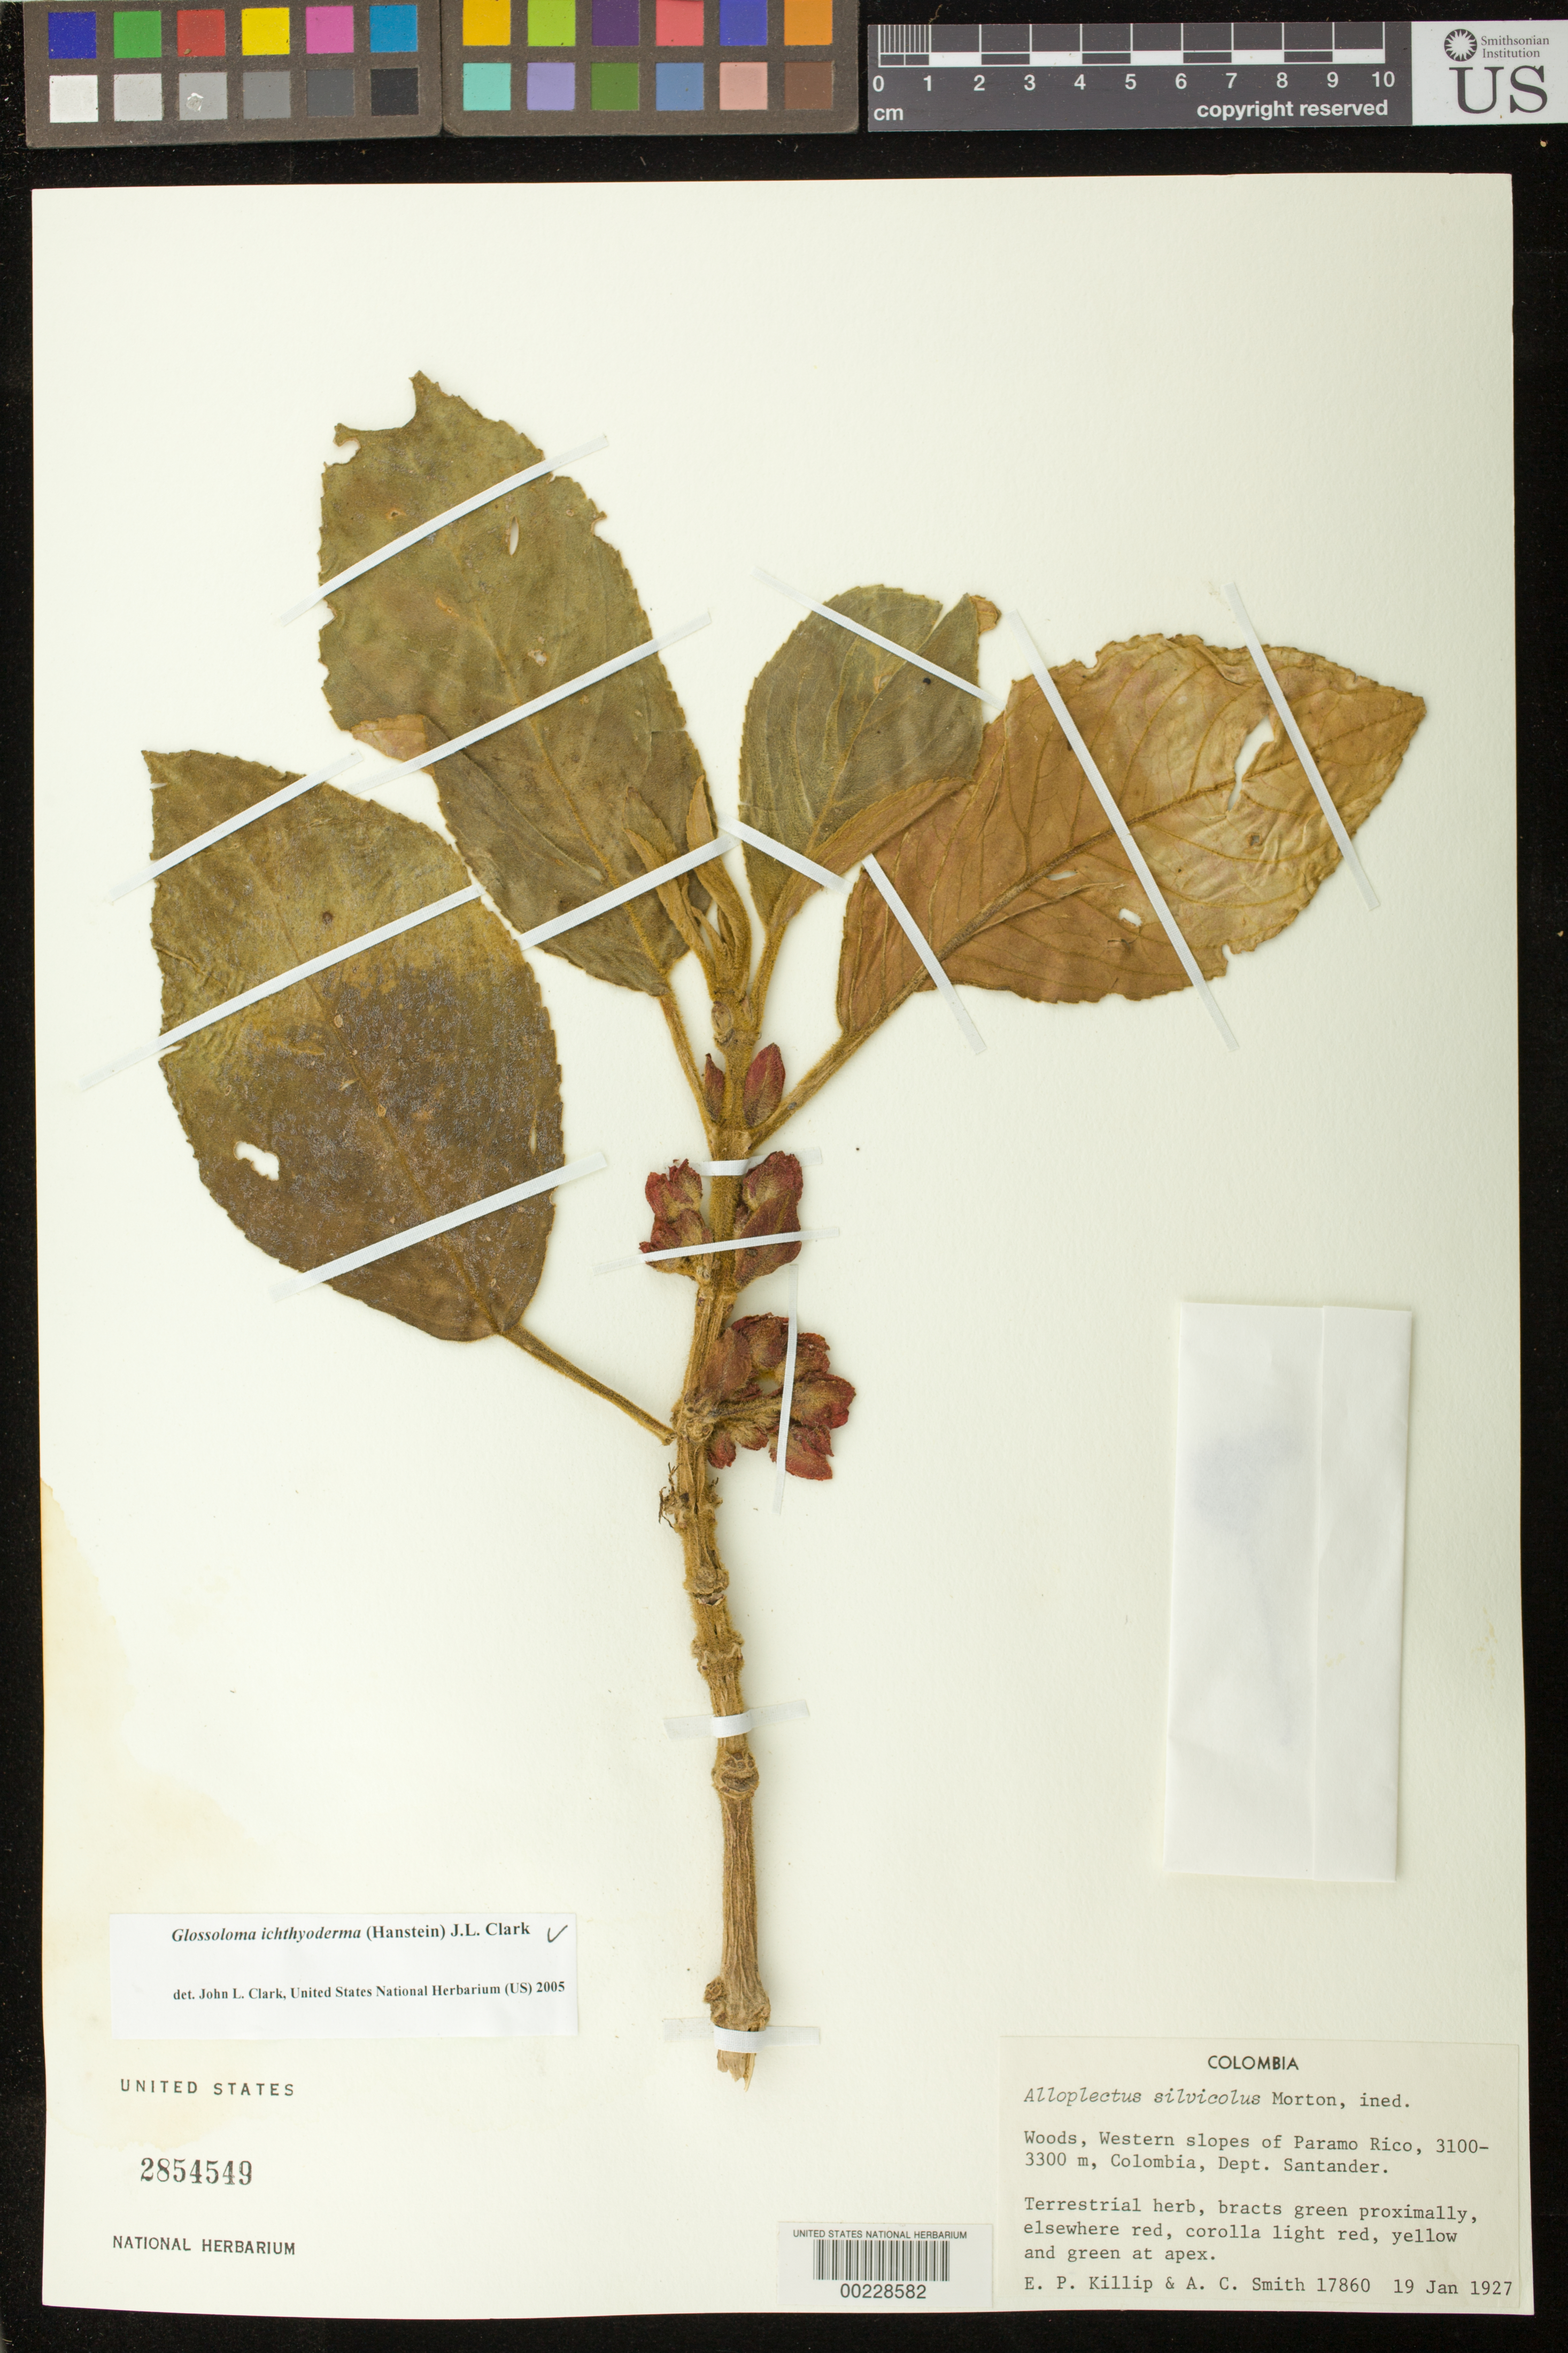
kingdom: Plantae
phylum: Tracheophyta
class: Magnoliopsida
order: Lamiales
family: Gesneriaceae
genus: Alloplectus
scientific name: Alloplectus sp.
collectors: E. P. Killip & A. C. Smith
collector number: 17860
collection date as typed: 19 Jan 1927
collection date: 1927-01-19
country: Colombia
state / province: Santander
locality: Eastern Cordillera, western slope of Paramo Rico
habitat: Woods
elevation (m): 3100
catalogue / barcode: US 2854549